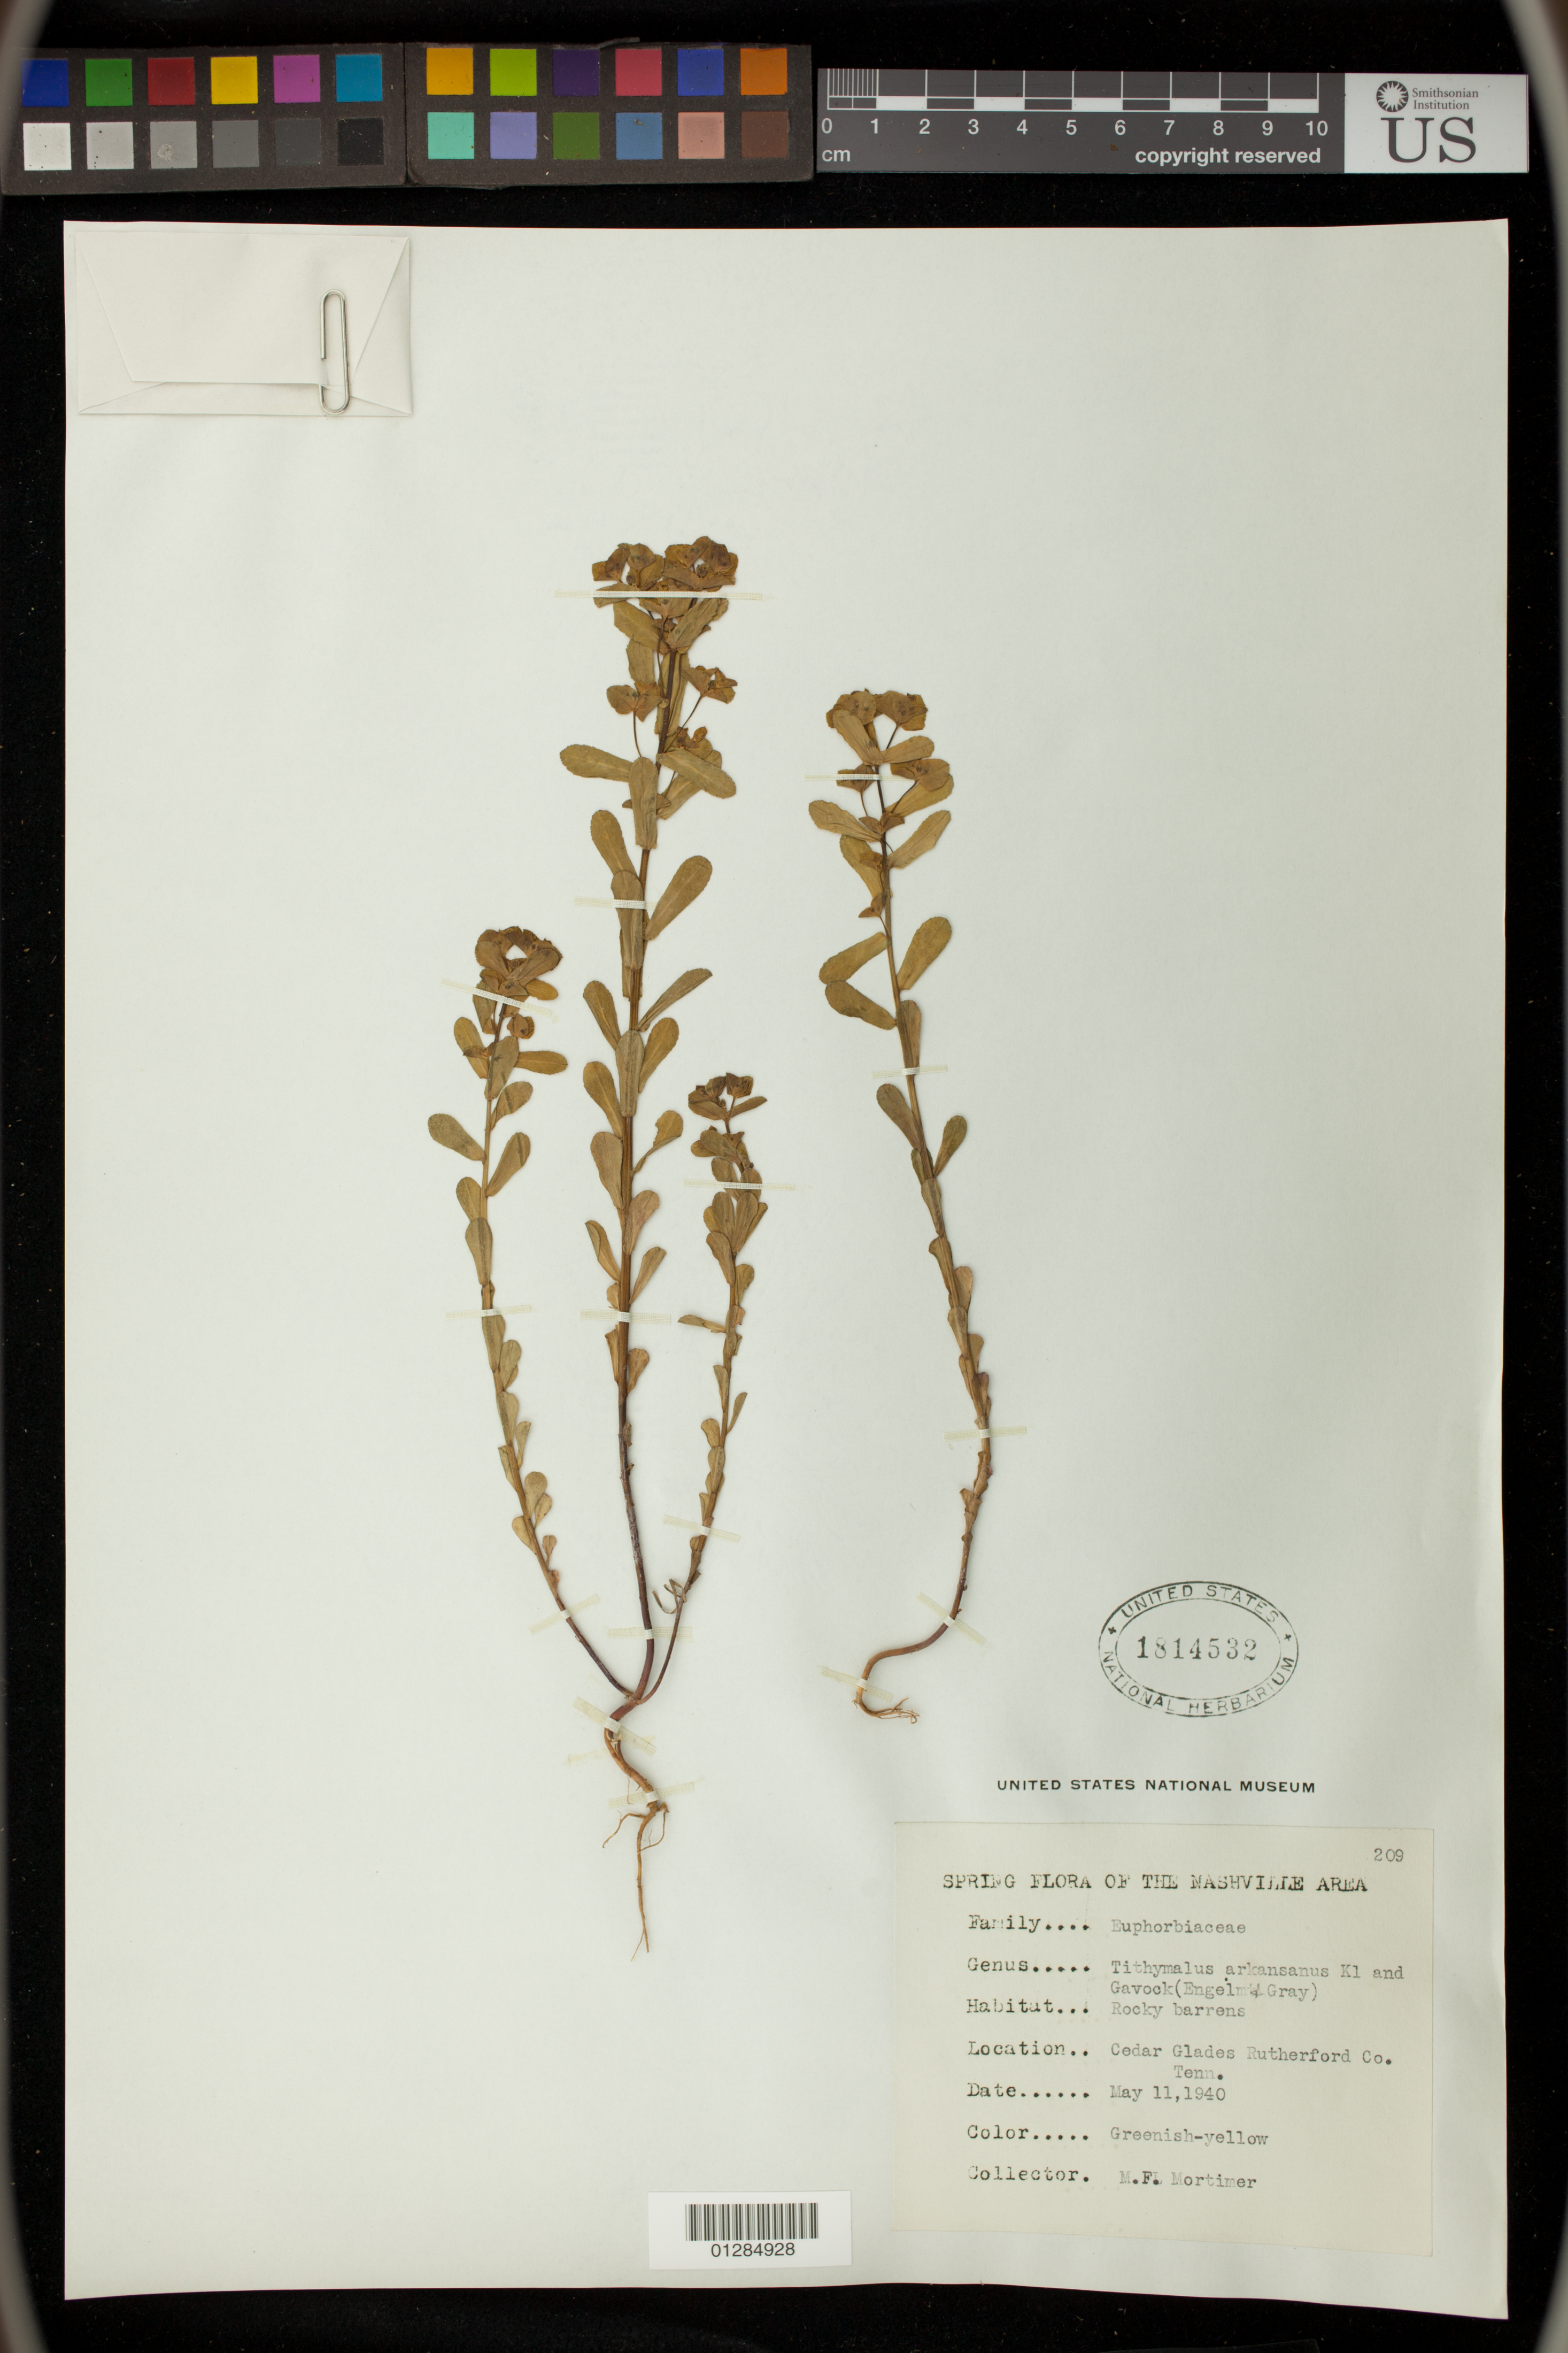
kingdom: Plantae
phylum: Tracheophyta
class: Magnoliopsida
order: Malpighiales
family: Euphorbiaceae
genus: Euphorbia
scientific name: Euphorbia spathulata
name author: Lam.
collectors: M. Mortimer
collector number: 209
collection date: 1940-05-11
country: United States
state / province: Tennessee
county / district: Rutherford County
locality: Cedar Glades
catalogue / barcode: US 1814532